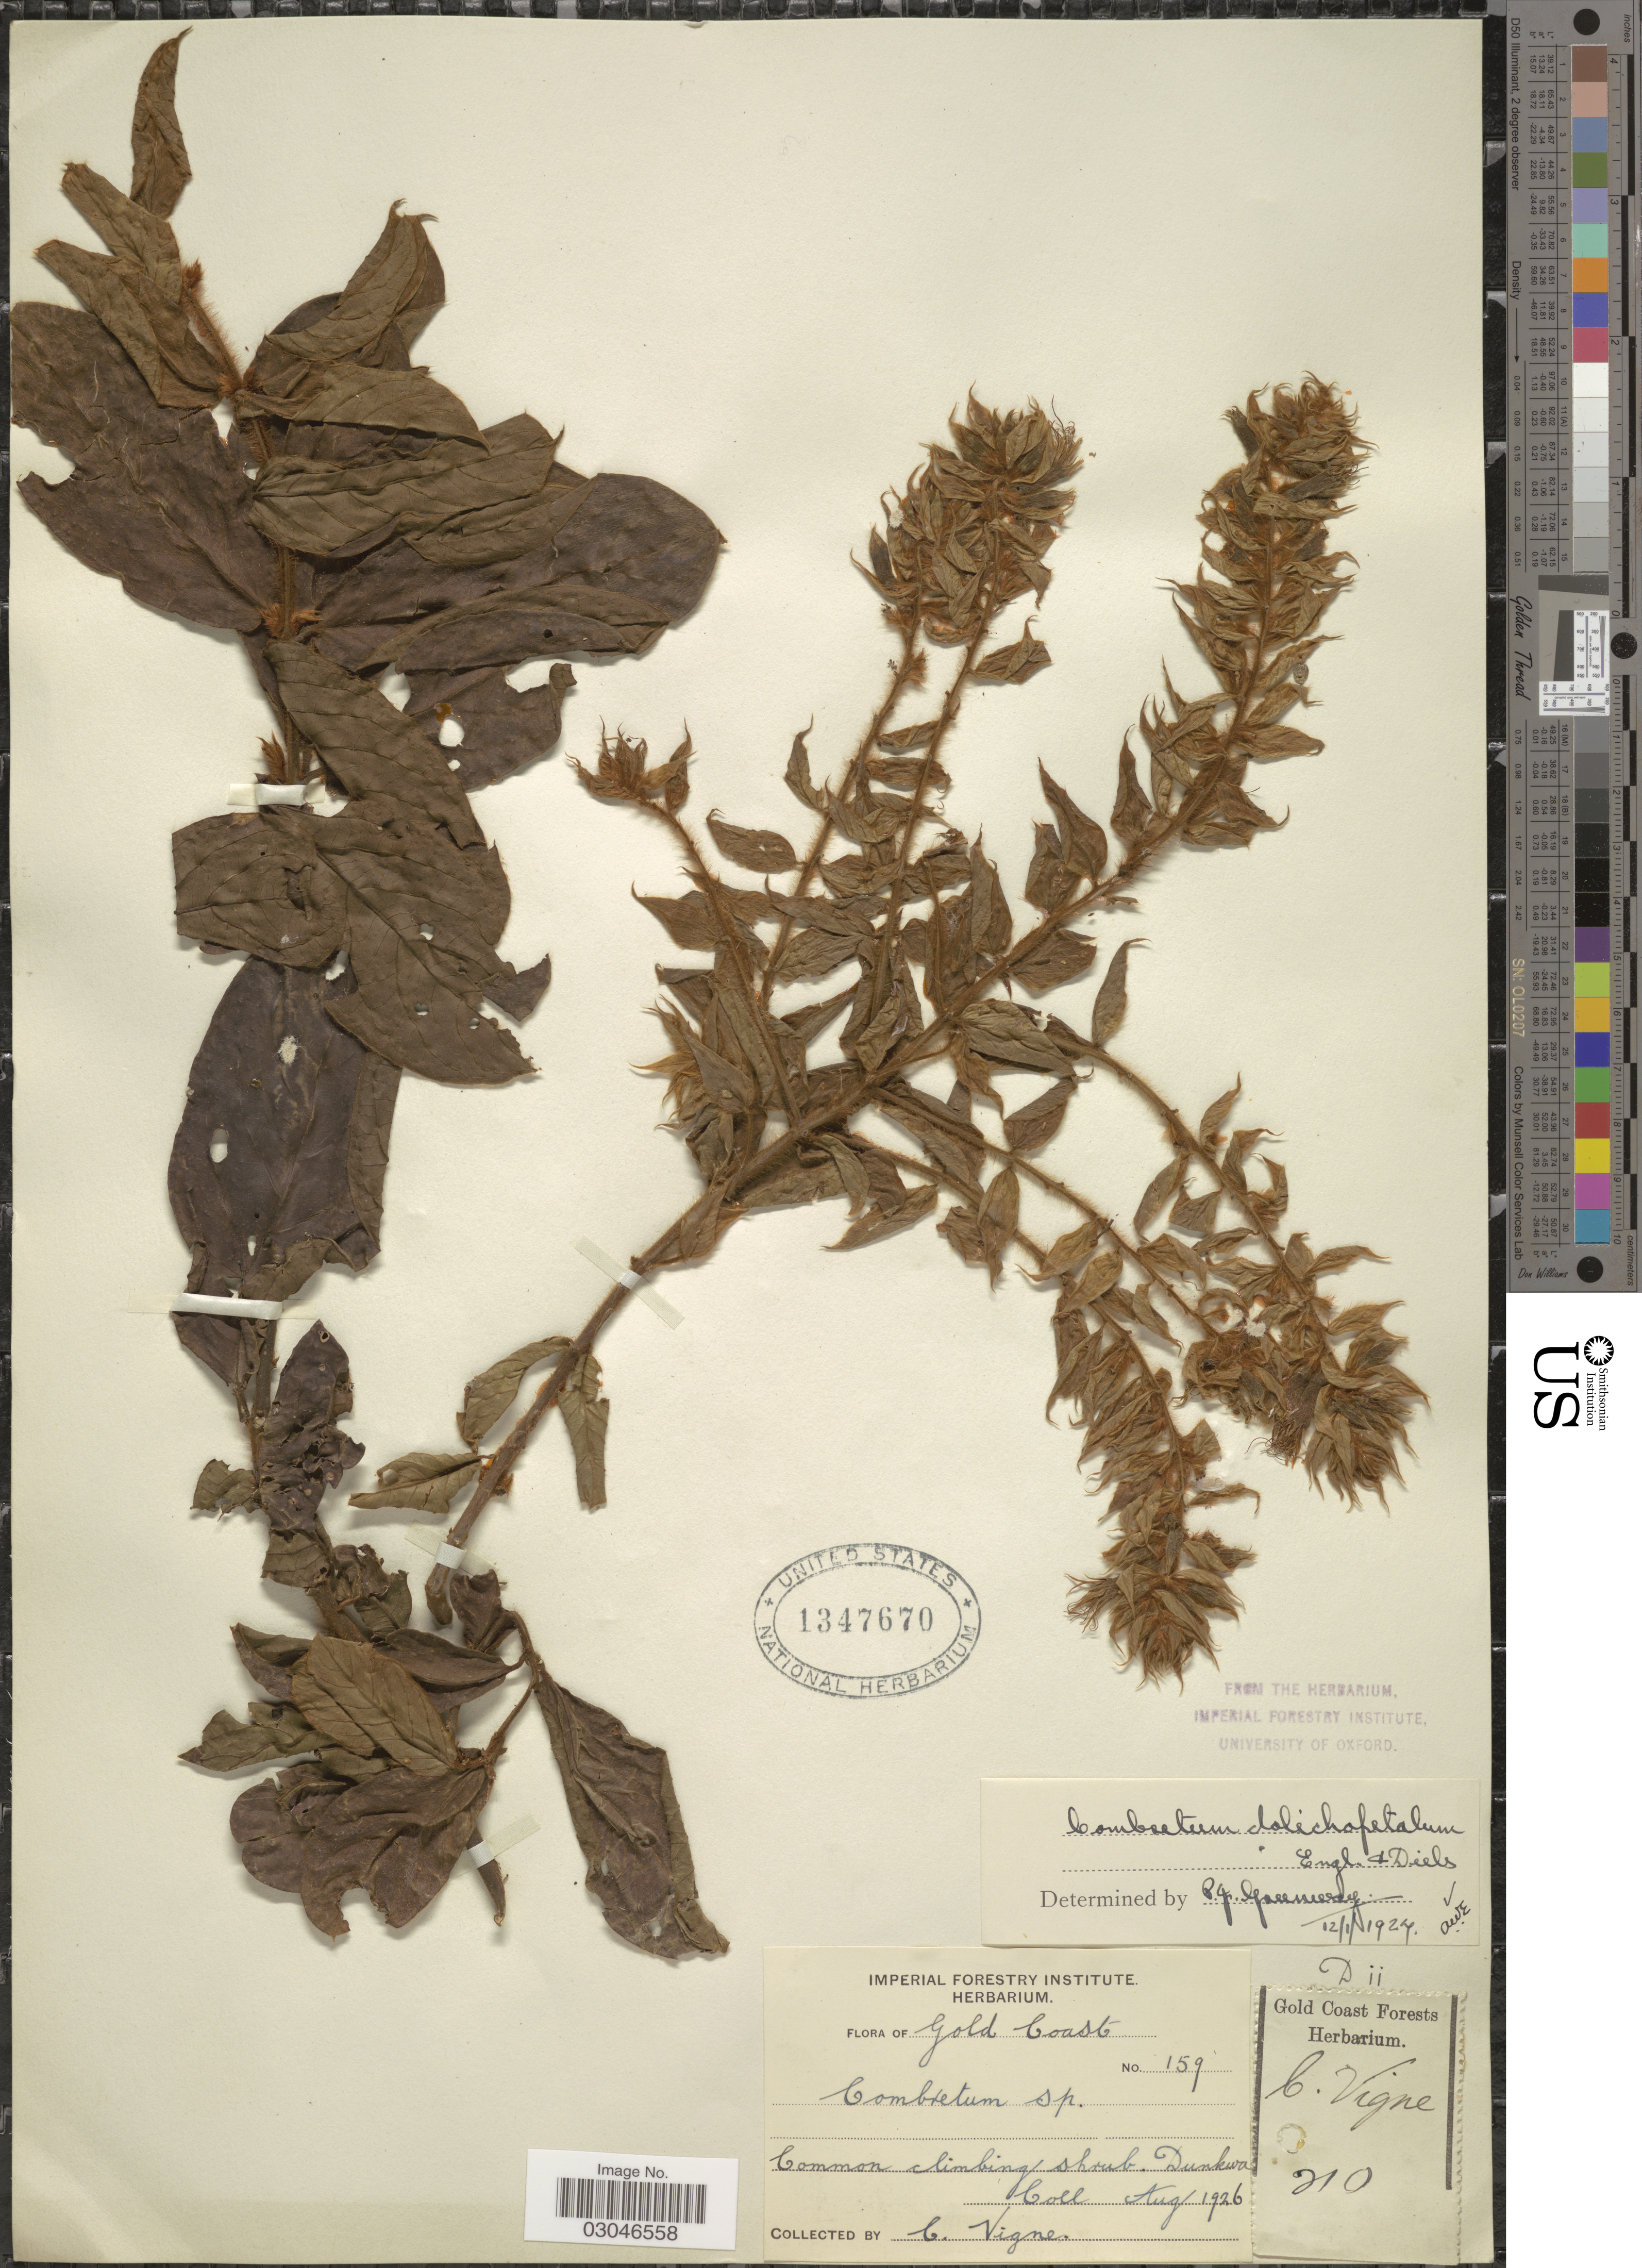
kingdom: Plantae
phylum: Tracheophyta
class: Magnoliopsida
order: Myrtales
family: Combretaceae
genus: Combretum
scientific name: Combretum dolichopetalum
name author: Engl. & Diels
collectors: C. Vigne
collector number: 159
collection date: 1926-08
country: Ghana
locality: Gold Coast.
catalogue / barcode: US 1347670